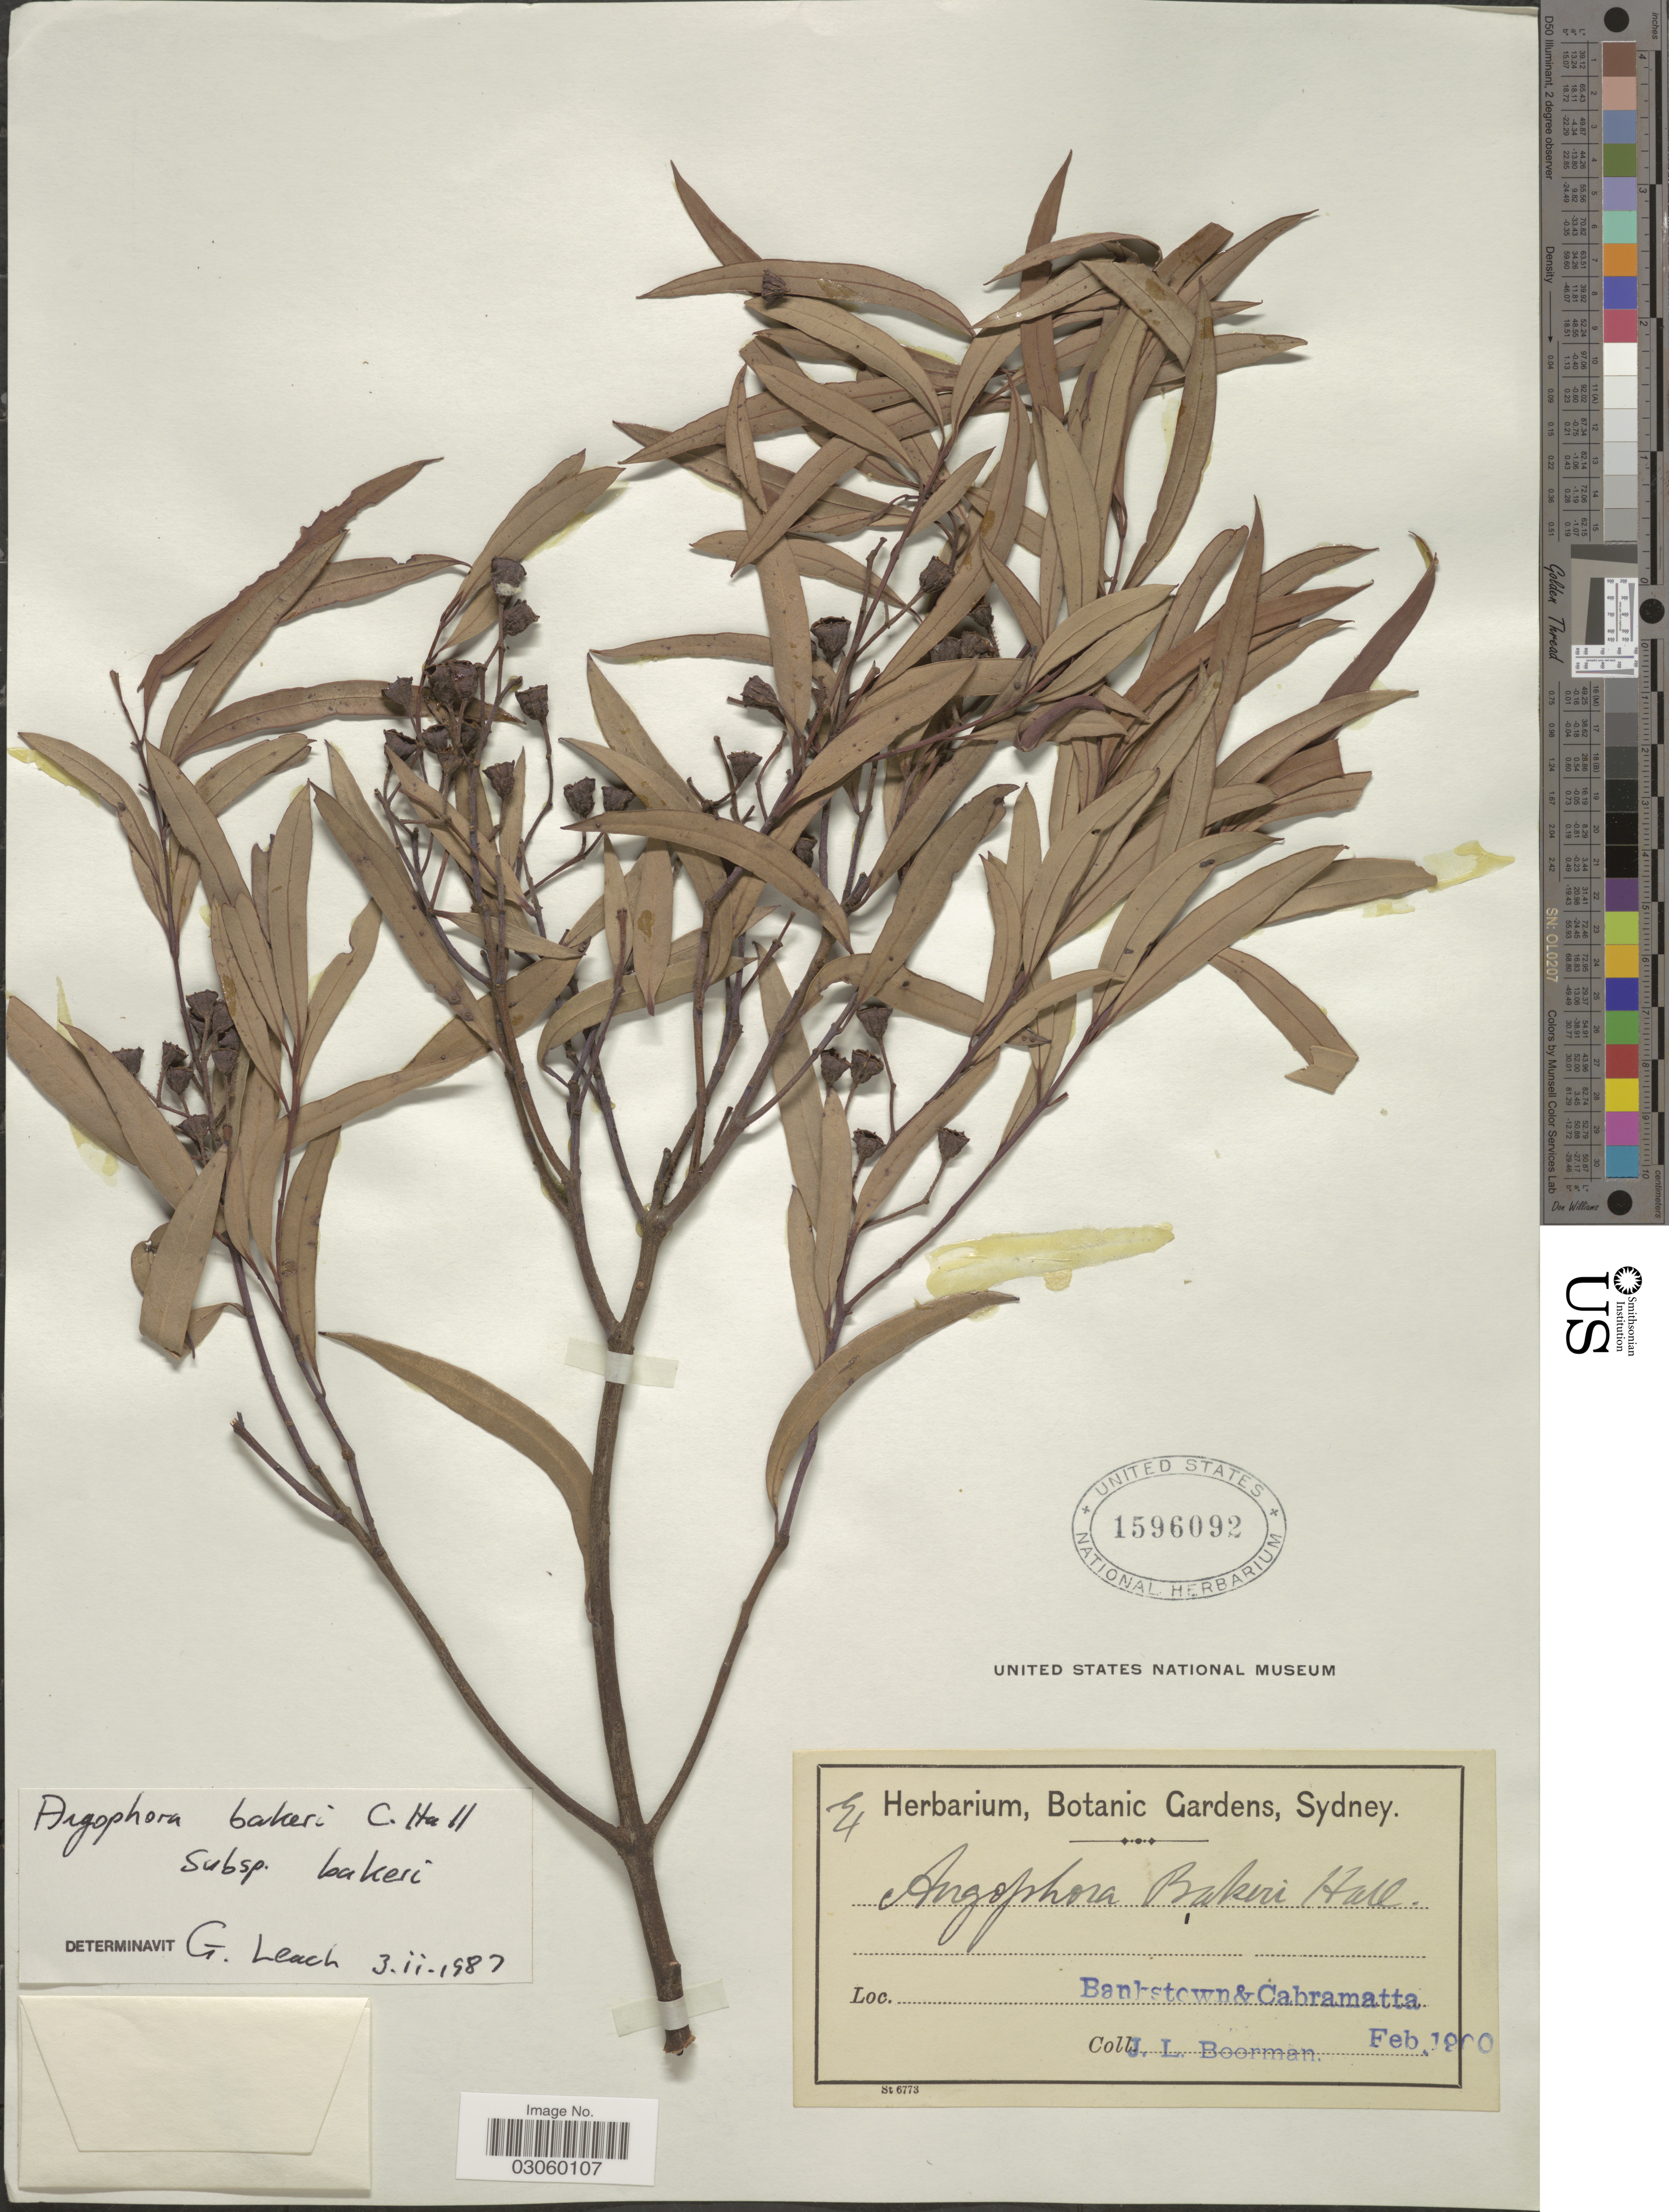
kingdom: Plantae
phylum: Tracheophyta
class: Magnoliopsida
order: Myrtales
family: Myrtaceae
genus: Angophora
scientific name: Angophora bakeri subsp. bakeri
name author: E.C. Hall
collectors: J. Boorman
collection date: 1900-02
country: Australia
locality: Bankstown & Cabramatta.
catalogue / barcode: US 1596092